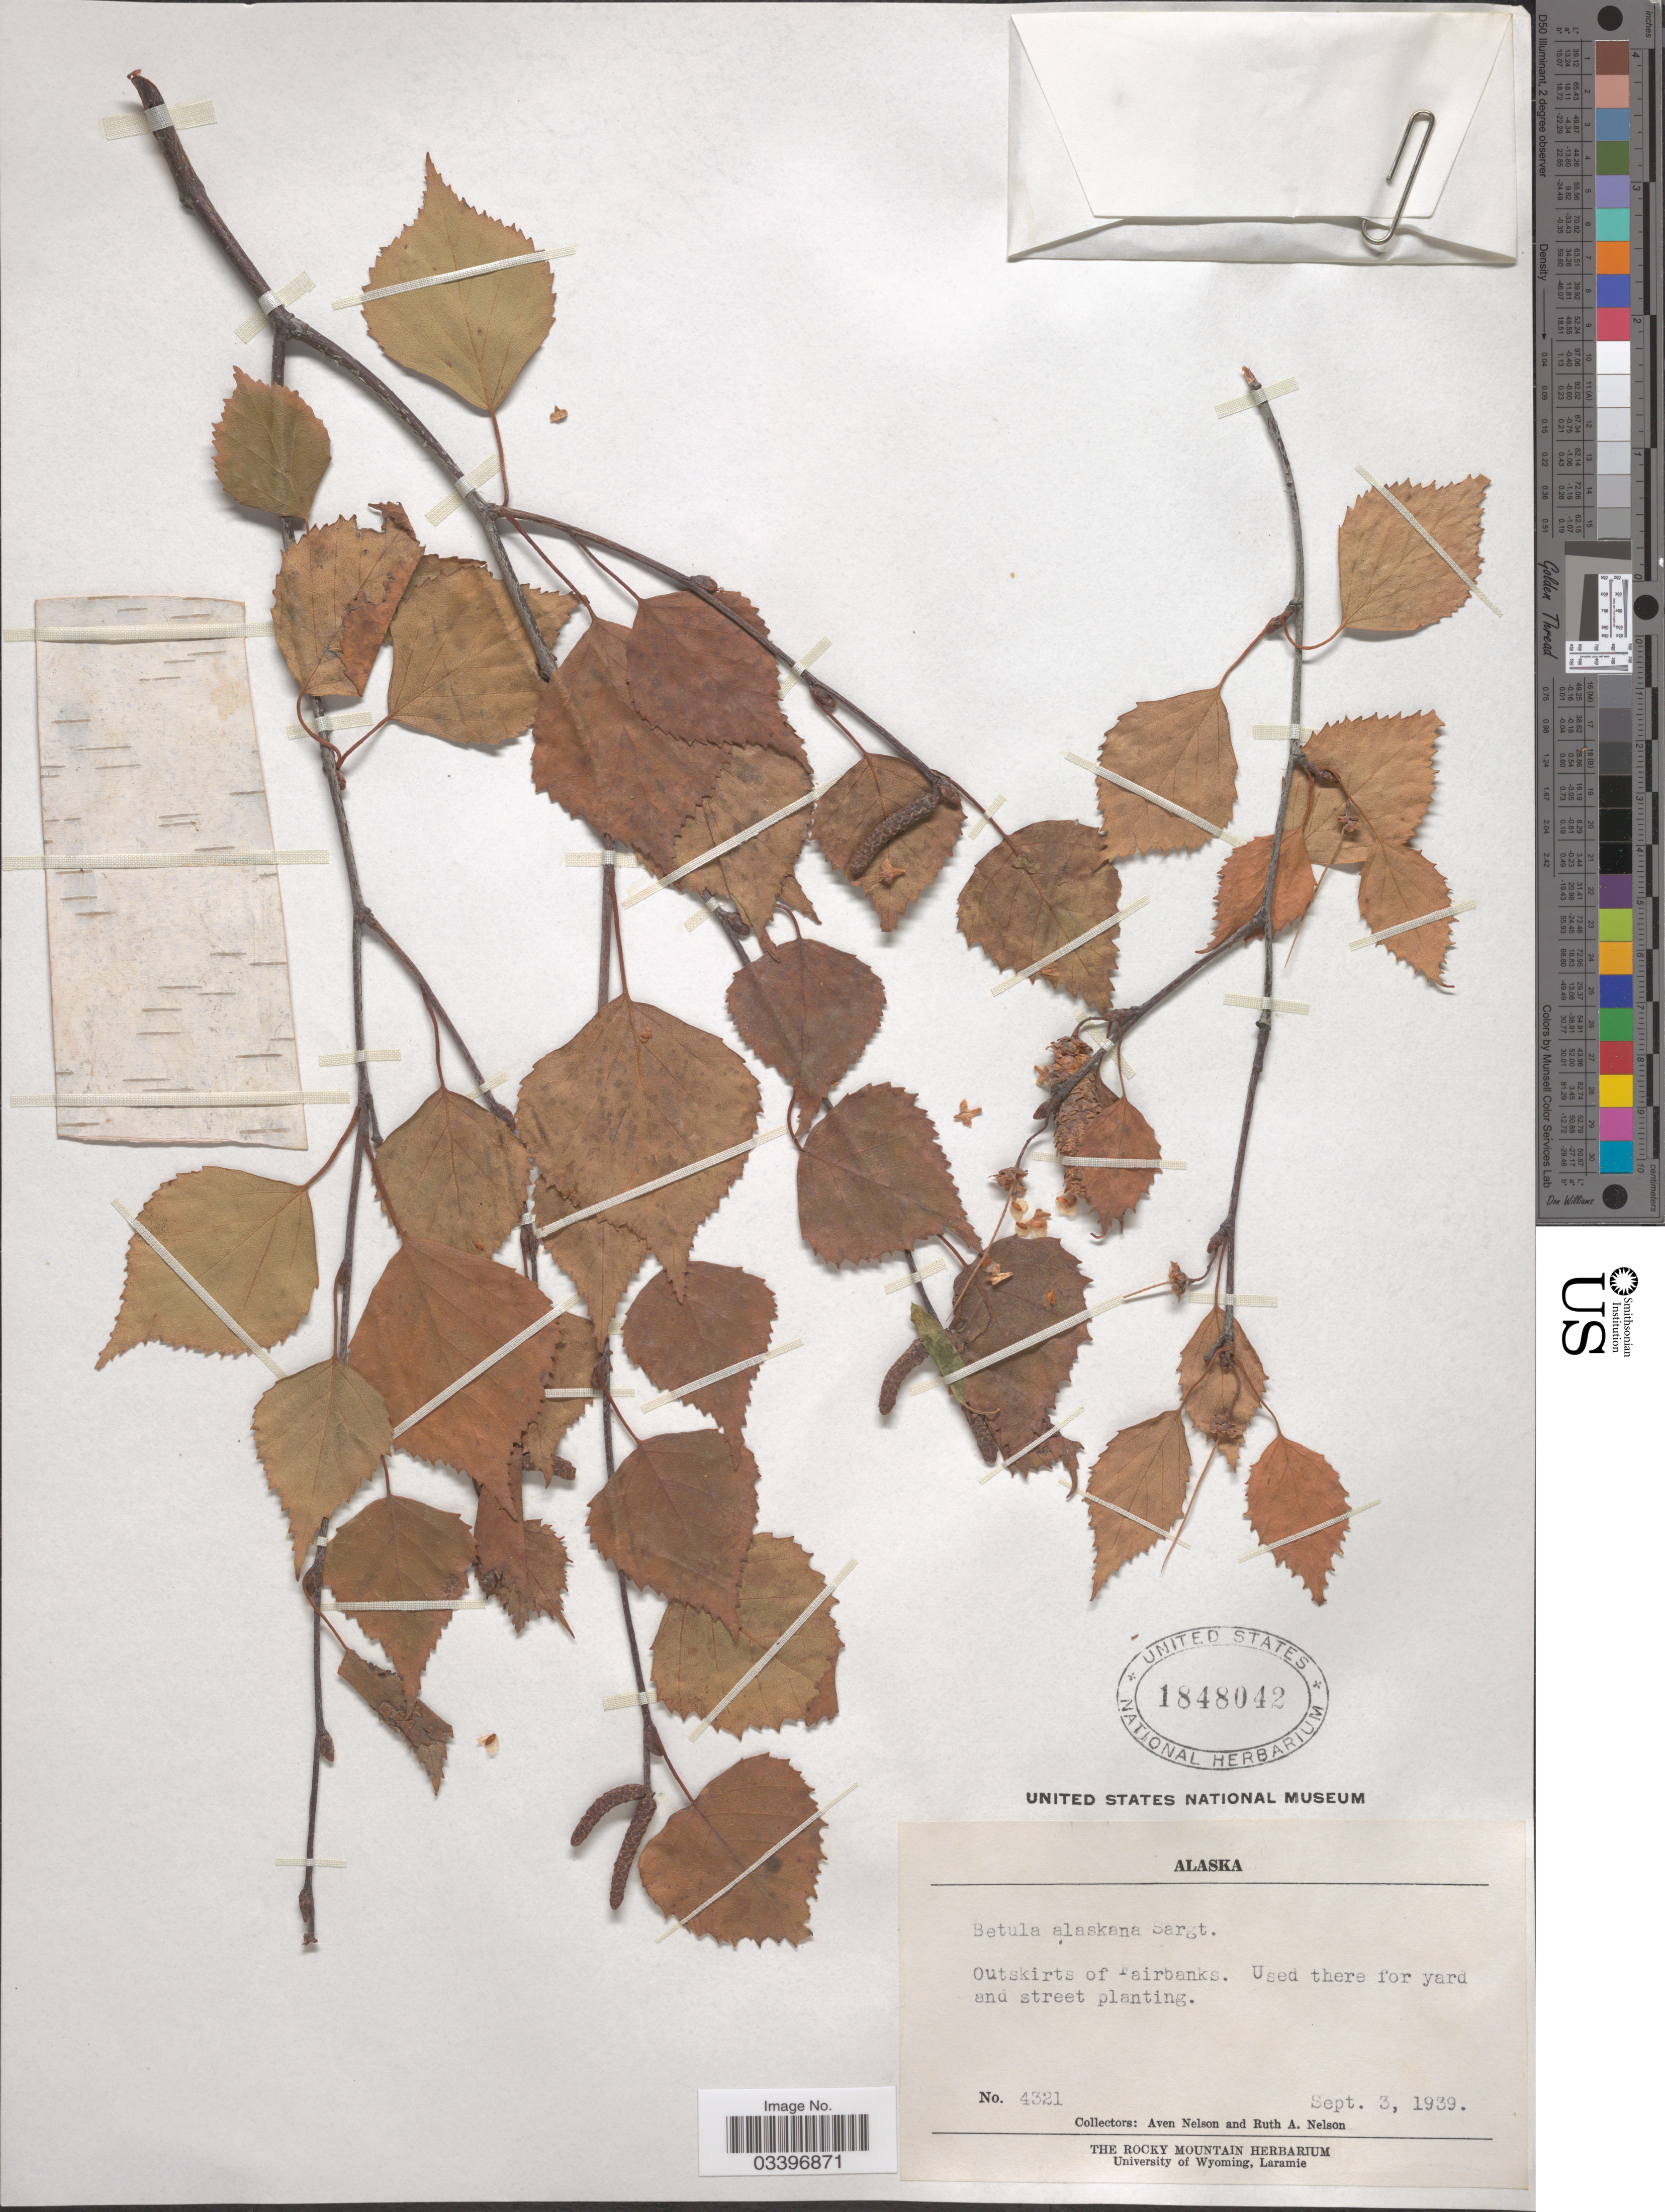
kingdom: Plantae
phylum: Tracheophyta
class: Magnoliopsida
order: Fagales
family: Betulaceae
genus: Betula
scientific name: Betula resinifera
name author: Britton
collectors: A. Nelson & R. A. Nelson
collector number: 4321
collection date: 1939-09-03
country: United States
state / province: Alaska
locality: Outskirts of Fairbanks.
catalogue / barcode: US 1848042